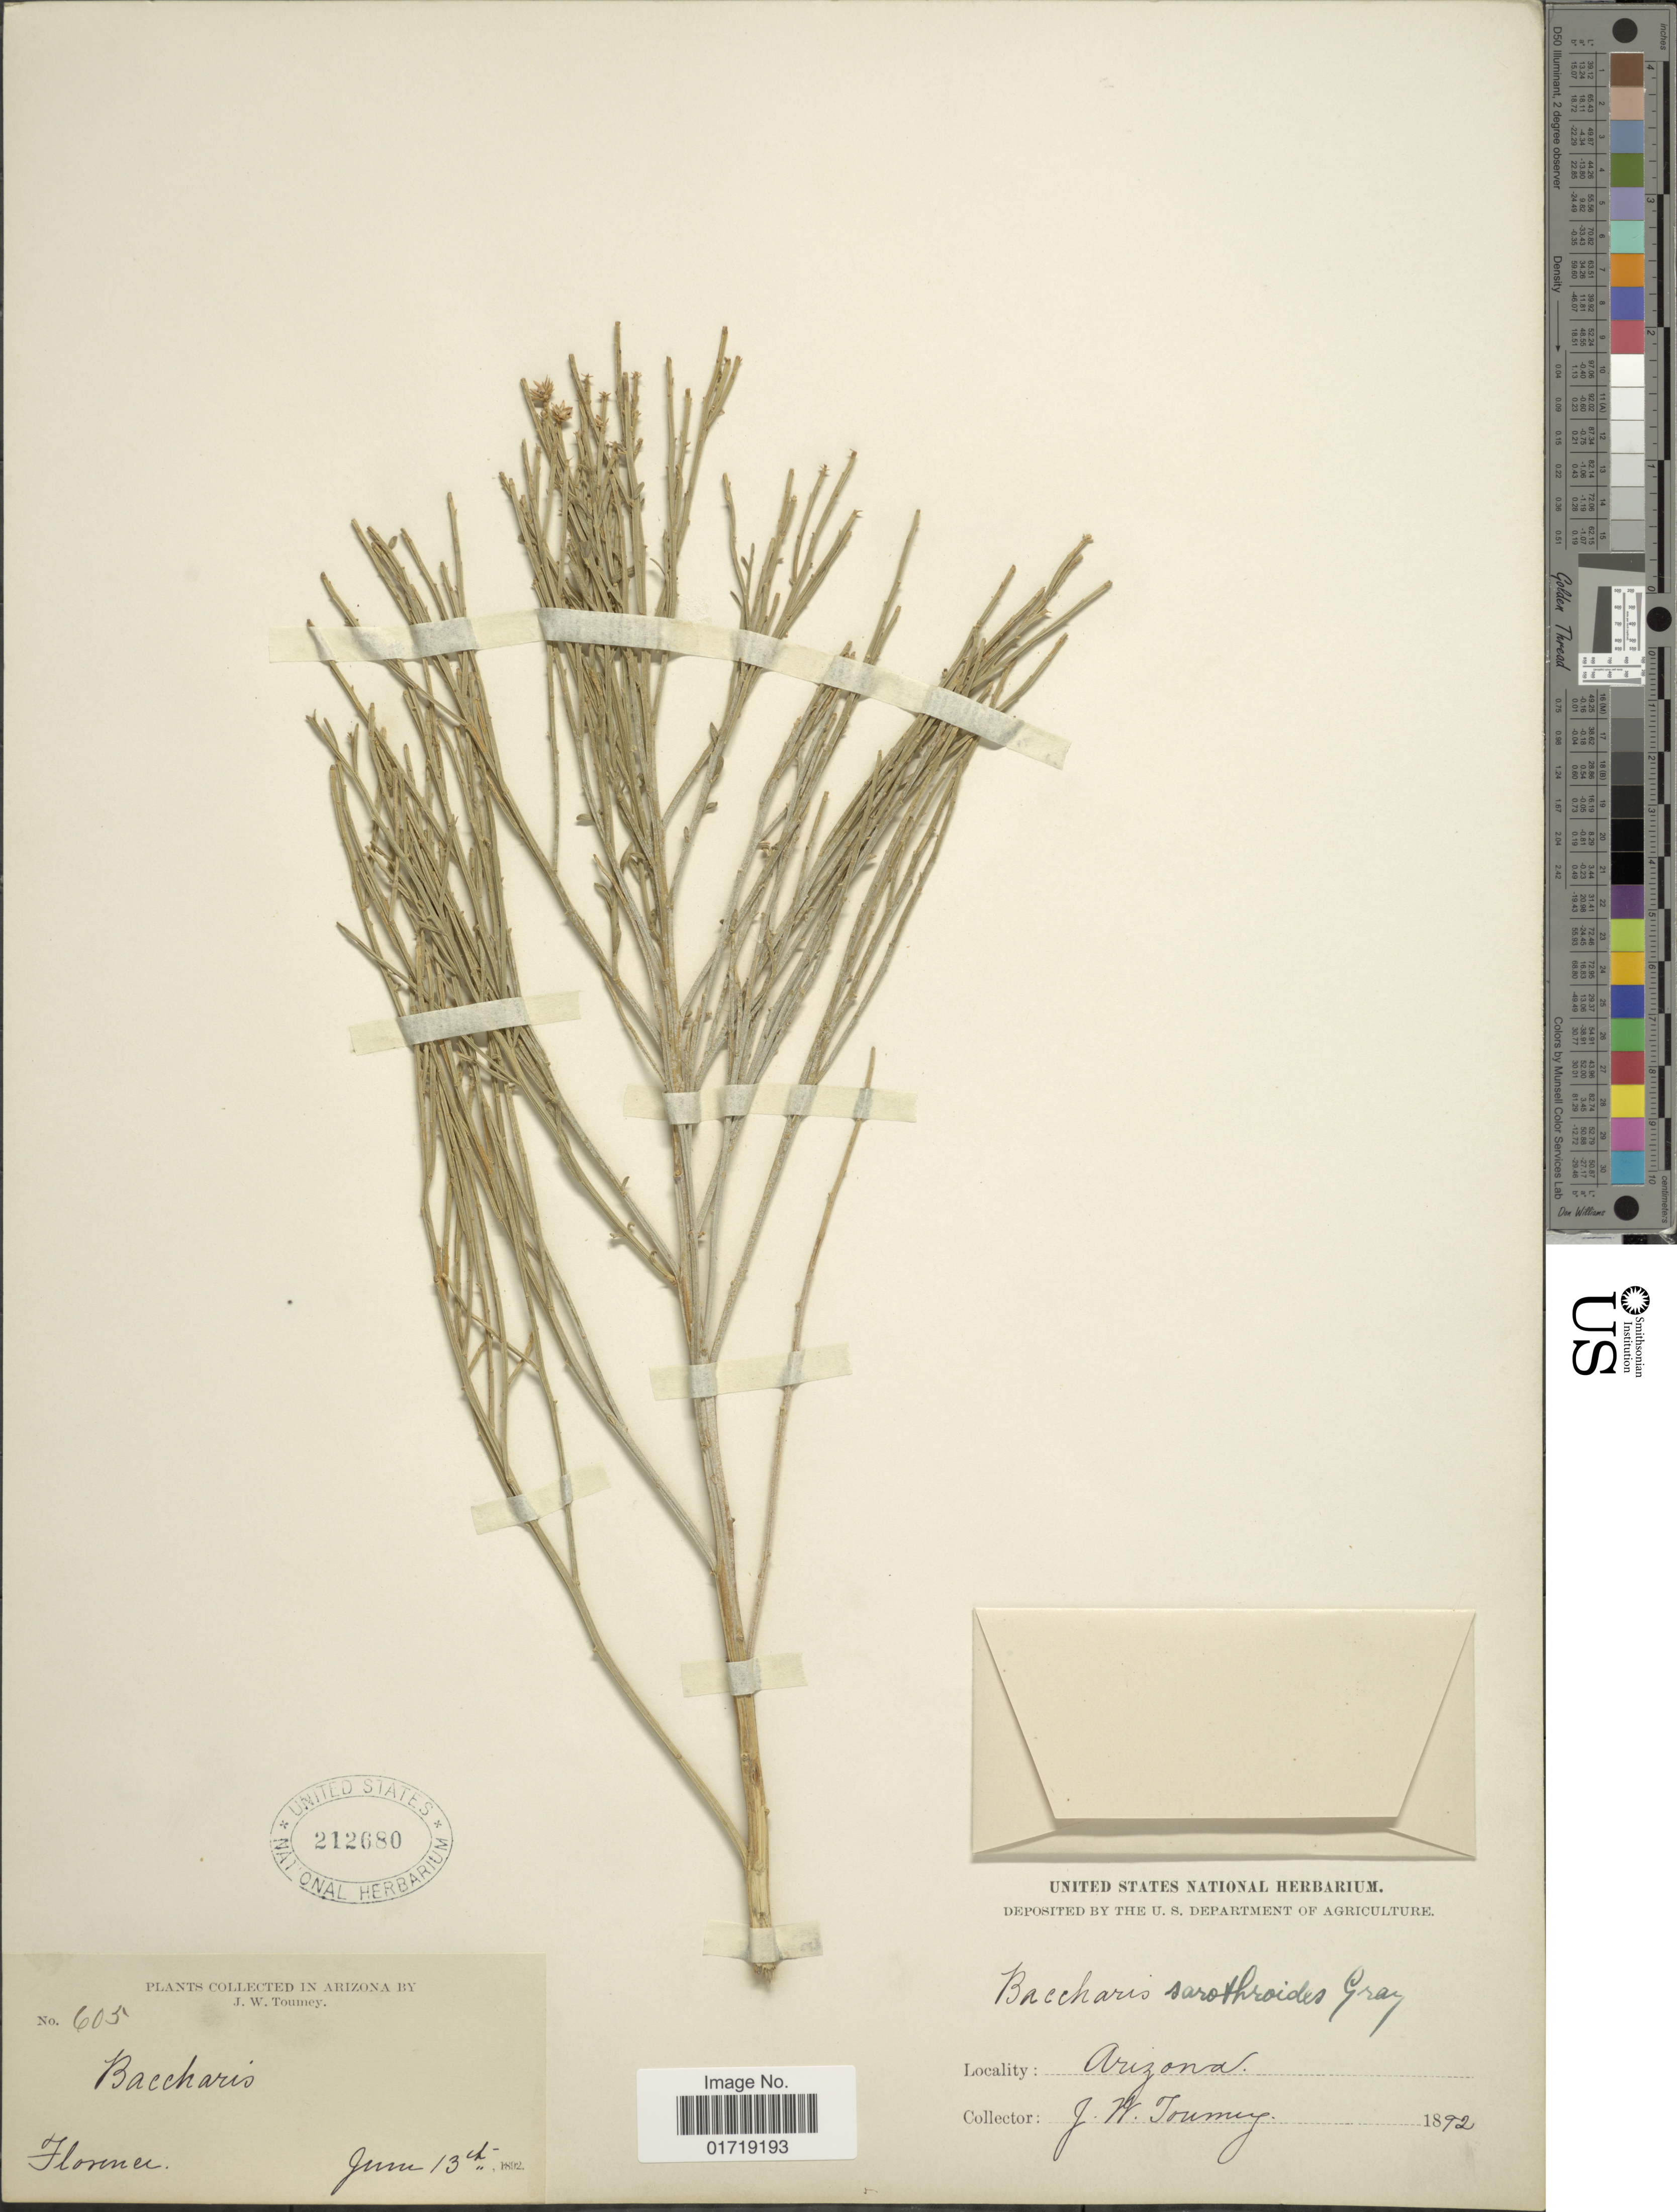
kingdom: Plantae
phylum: Tracheophyta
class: Magnoliopsida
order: Asterales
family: Asteraceae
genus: Baccharis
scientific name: Baccharis sarothroides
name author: A. Gray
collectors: J. Tourney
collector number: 605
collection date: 1892-06-13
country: United States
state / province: Arizona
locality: Florence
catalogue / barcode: US 212680